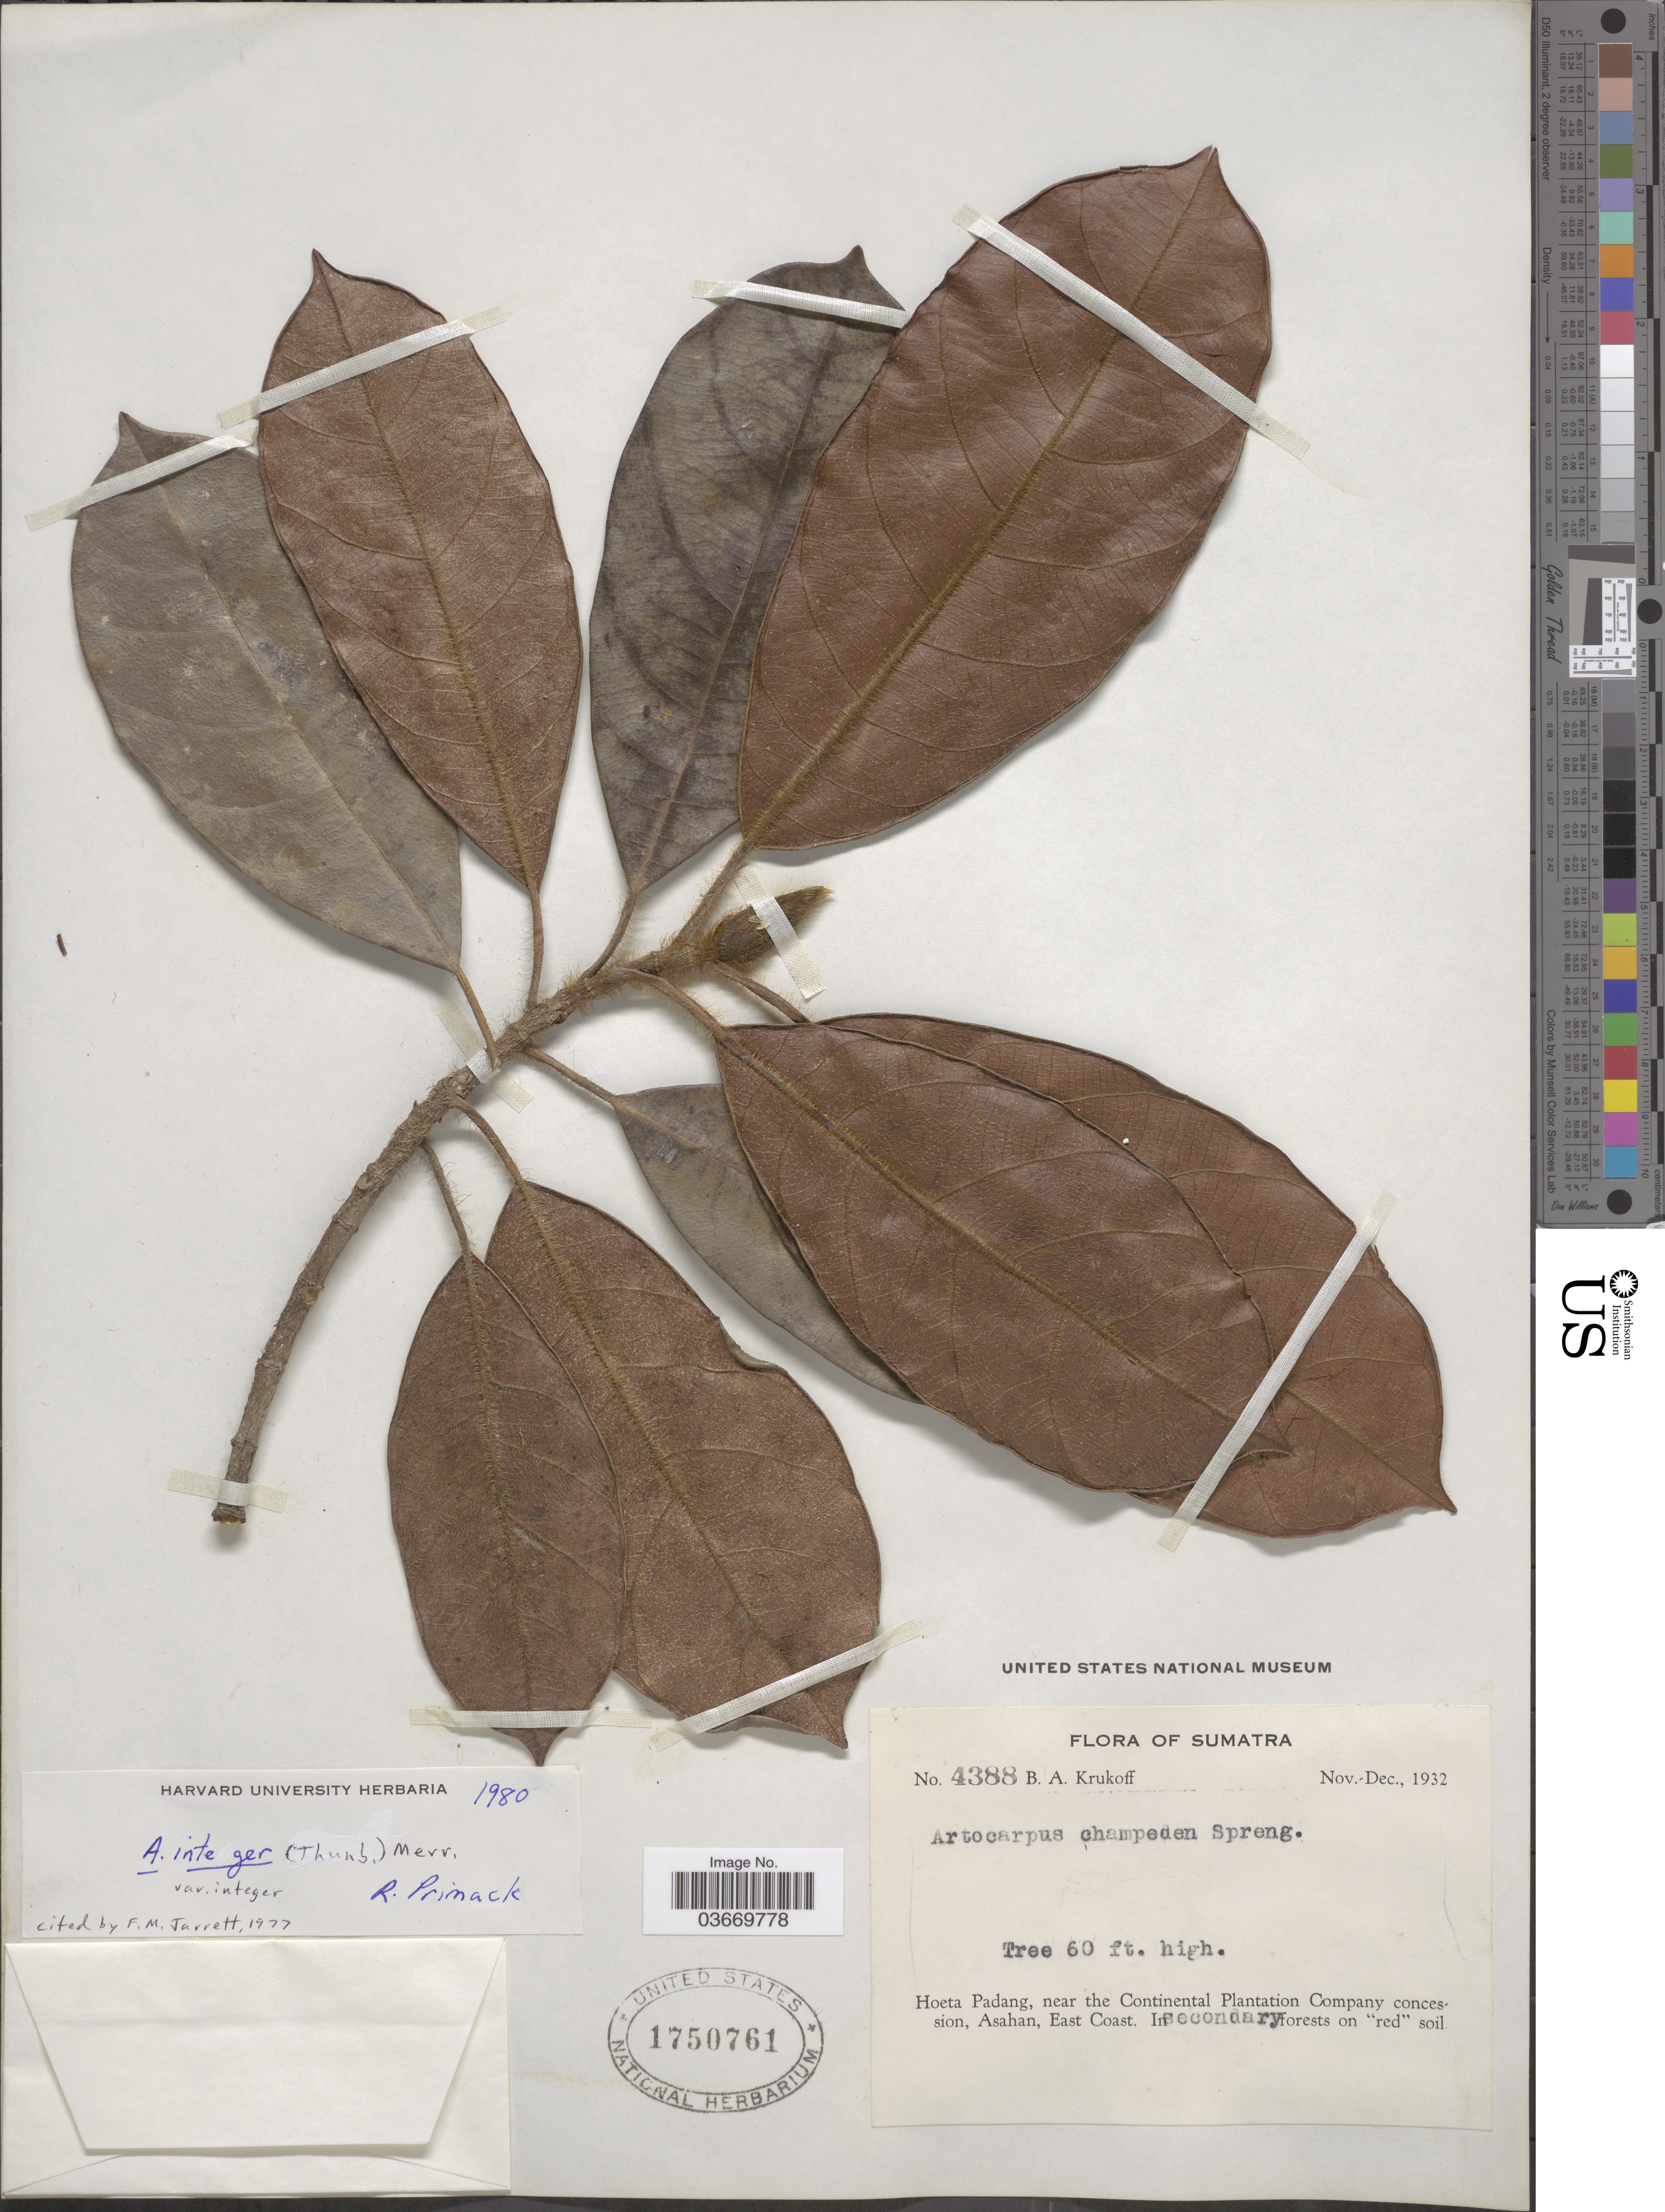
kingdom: Plantae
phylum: Tracheophyta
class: Magnoliopsida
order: Rosales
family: Moraceae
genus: Artocarpus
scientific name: Artocarpus integer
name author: (Thunb.) Merr.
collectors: B. A. Krukoff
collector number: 4388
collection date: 1932-11/1932-12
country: Indonesia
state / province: Sumatra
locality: Hoeta Padang, near the Continental Plantation Company concession, Asahan, East Coast.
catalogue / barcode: US 1750761